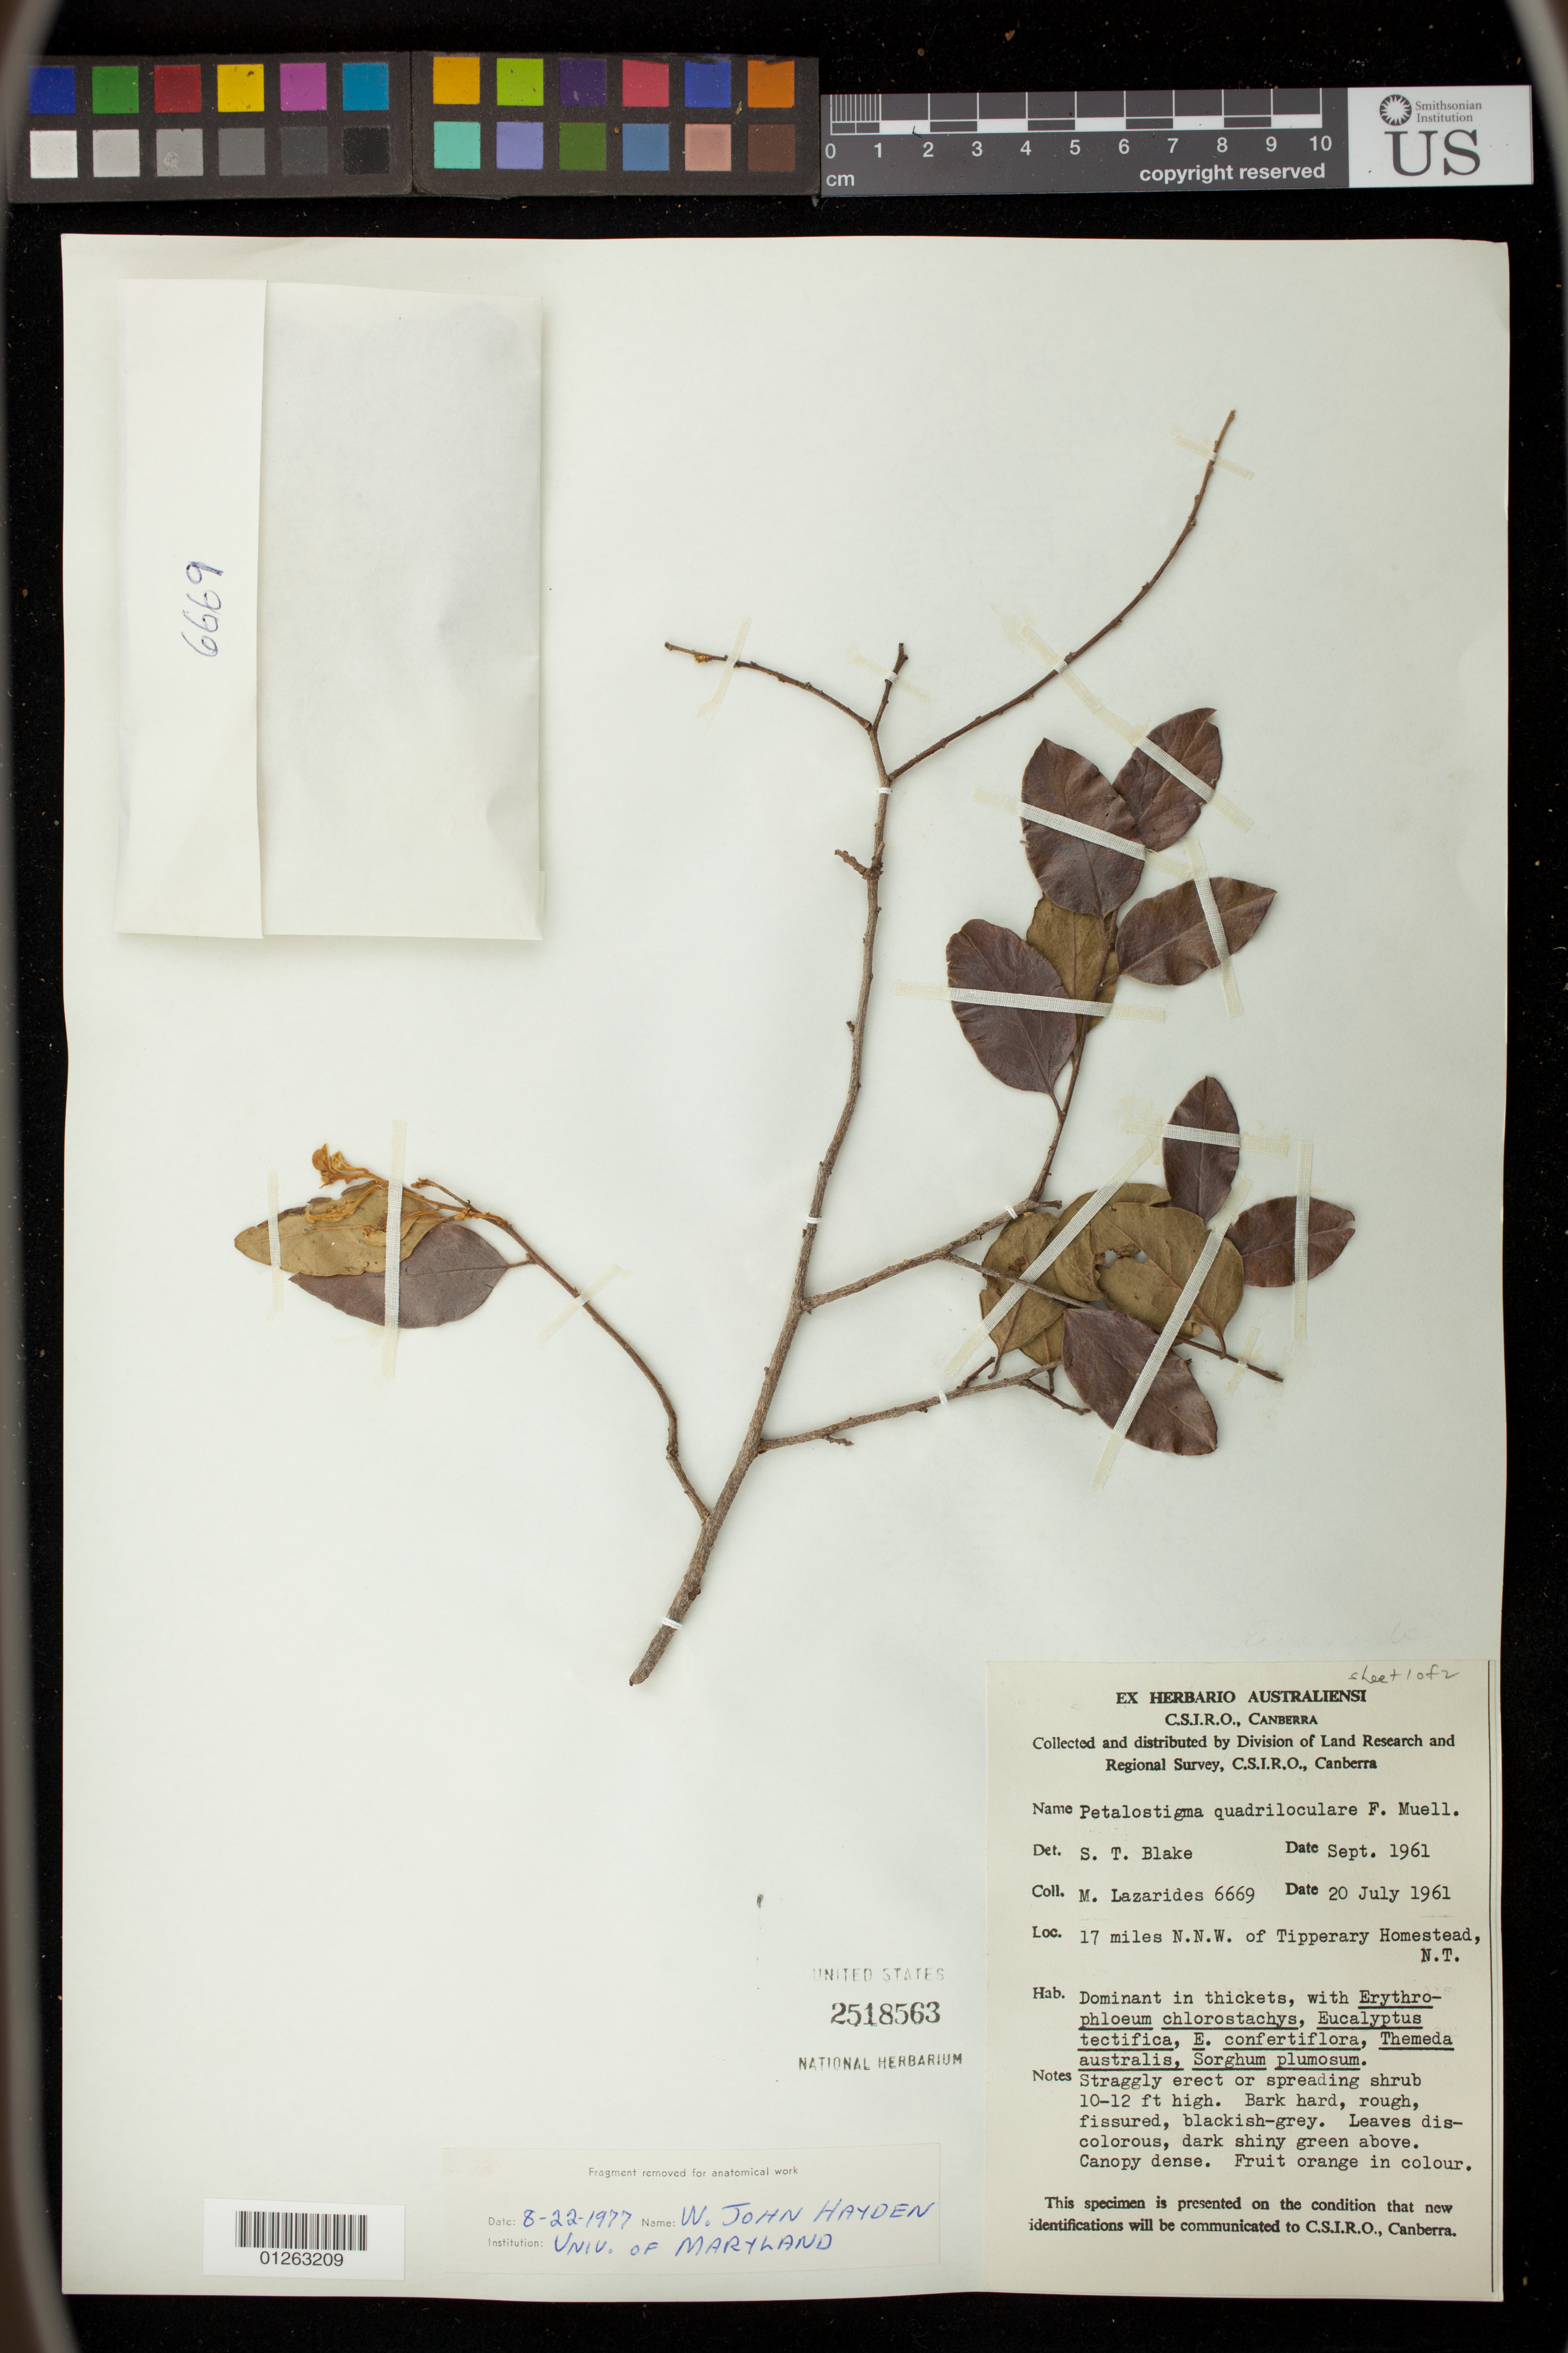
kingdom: Plantae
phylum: Tracheophyta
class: Magnoliopsida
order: Malpighiales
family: Picrodendraceae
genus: Petalostigma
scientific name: Petalostigma quadriloculare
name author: F. Muell.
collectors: M. Lazarides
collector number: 6669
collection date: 1961-07-20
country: Australia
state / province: Northern Territory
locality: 17 miles NNW of Tipperary Homestead, N.T.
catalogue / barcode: US 2518563